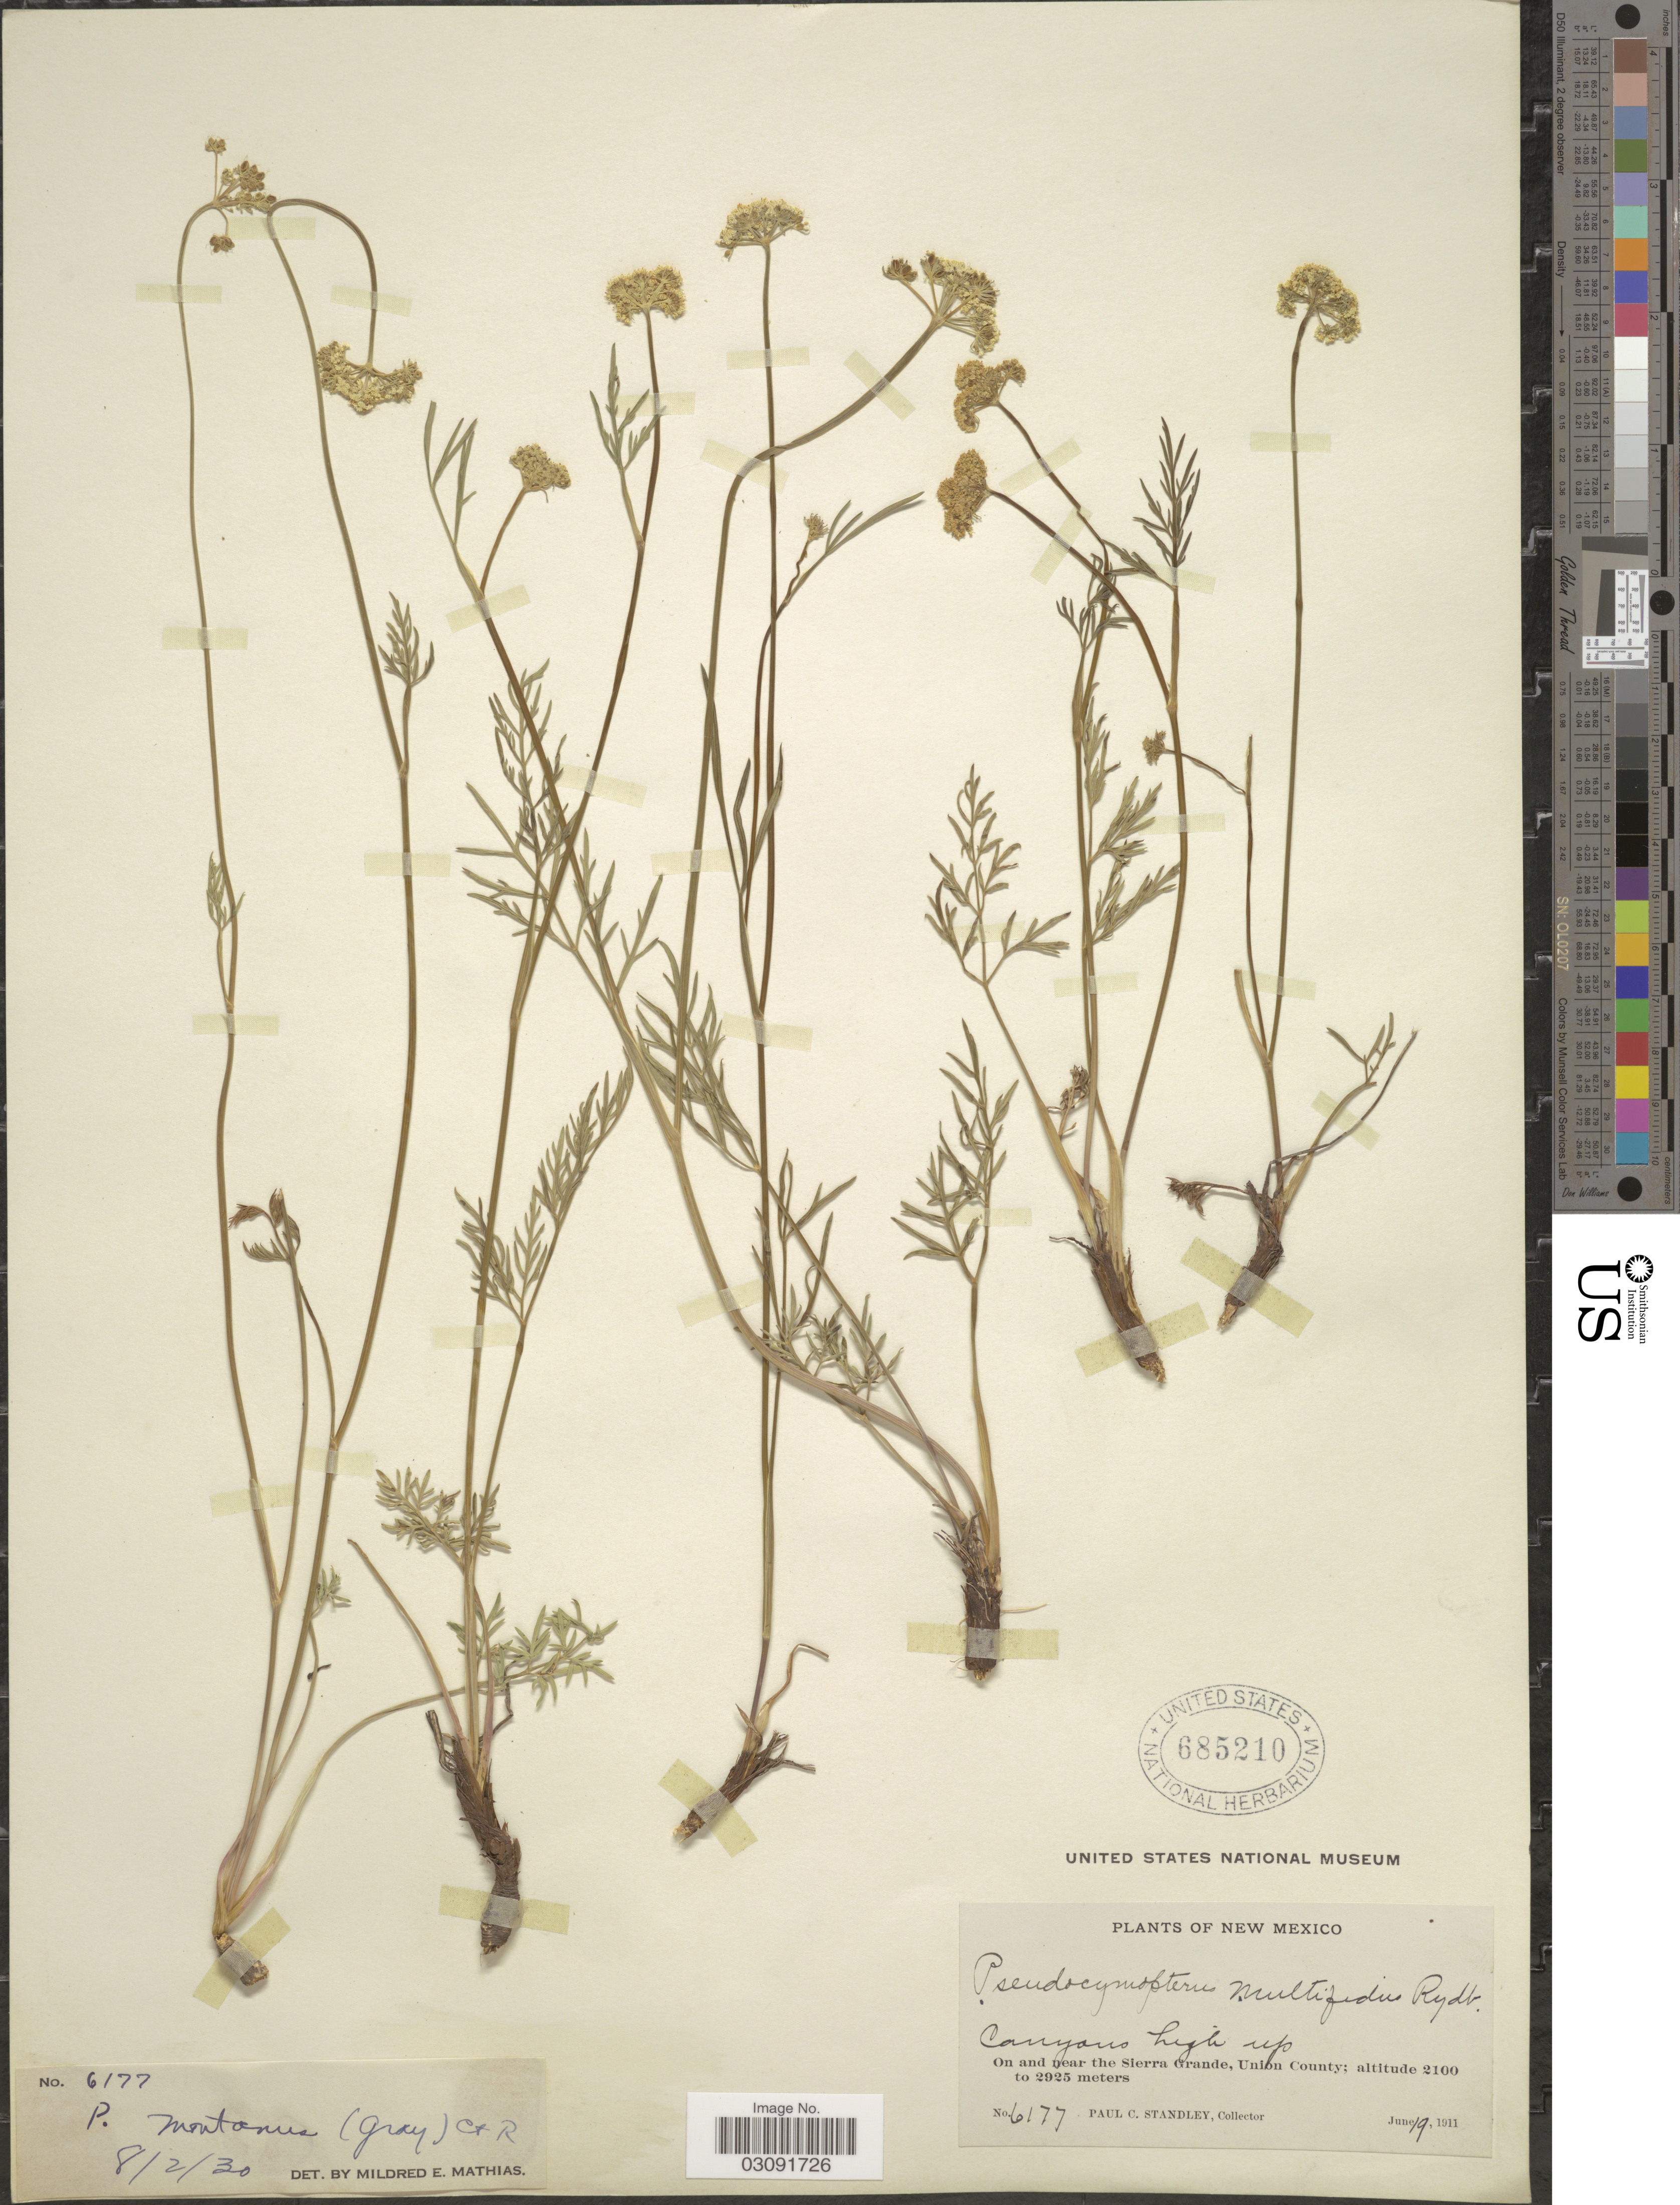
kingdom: Plantae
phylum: Tracheophyta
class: Magnoliopsida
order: Apiales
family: Apiaceae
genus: Pseudocymopterus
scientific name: Pseudocymopterus montanus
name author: (A. Gray) J.M. Coult. & Rose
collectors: P. C. Standley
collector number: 6177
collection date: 1911-06-19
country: United States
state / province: New Mexico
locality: On and near the Sierra Grande, Union County.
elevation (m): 2100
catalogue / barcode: US 685210